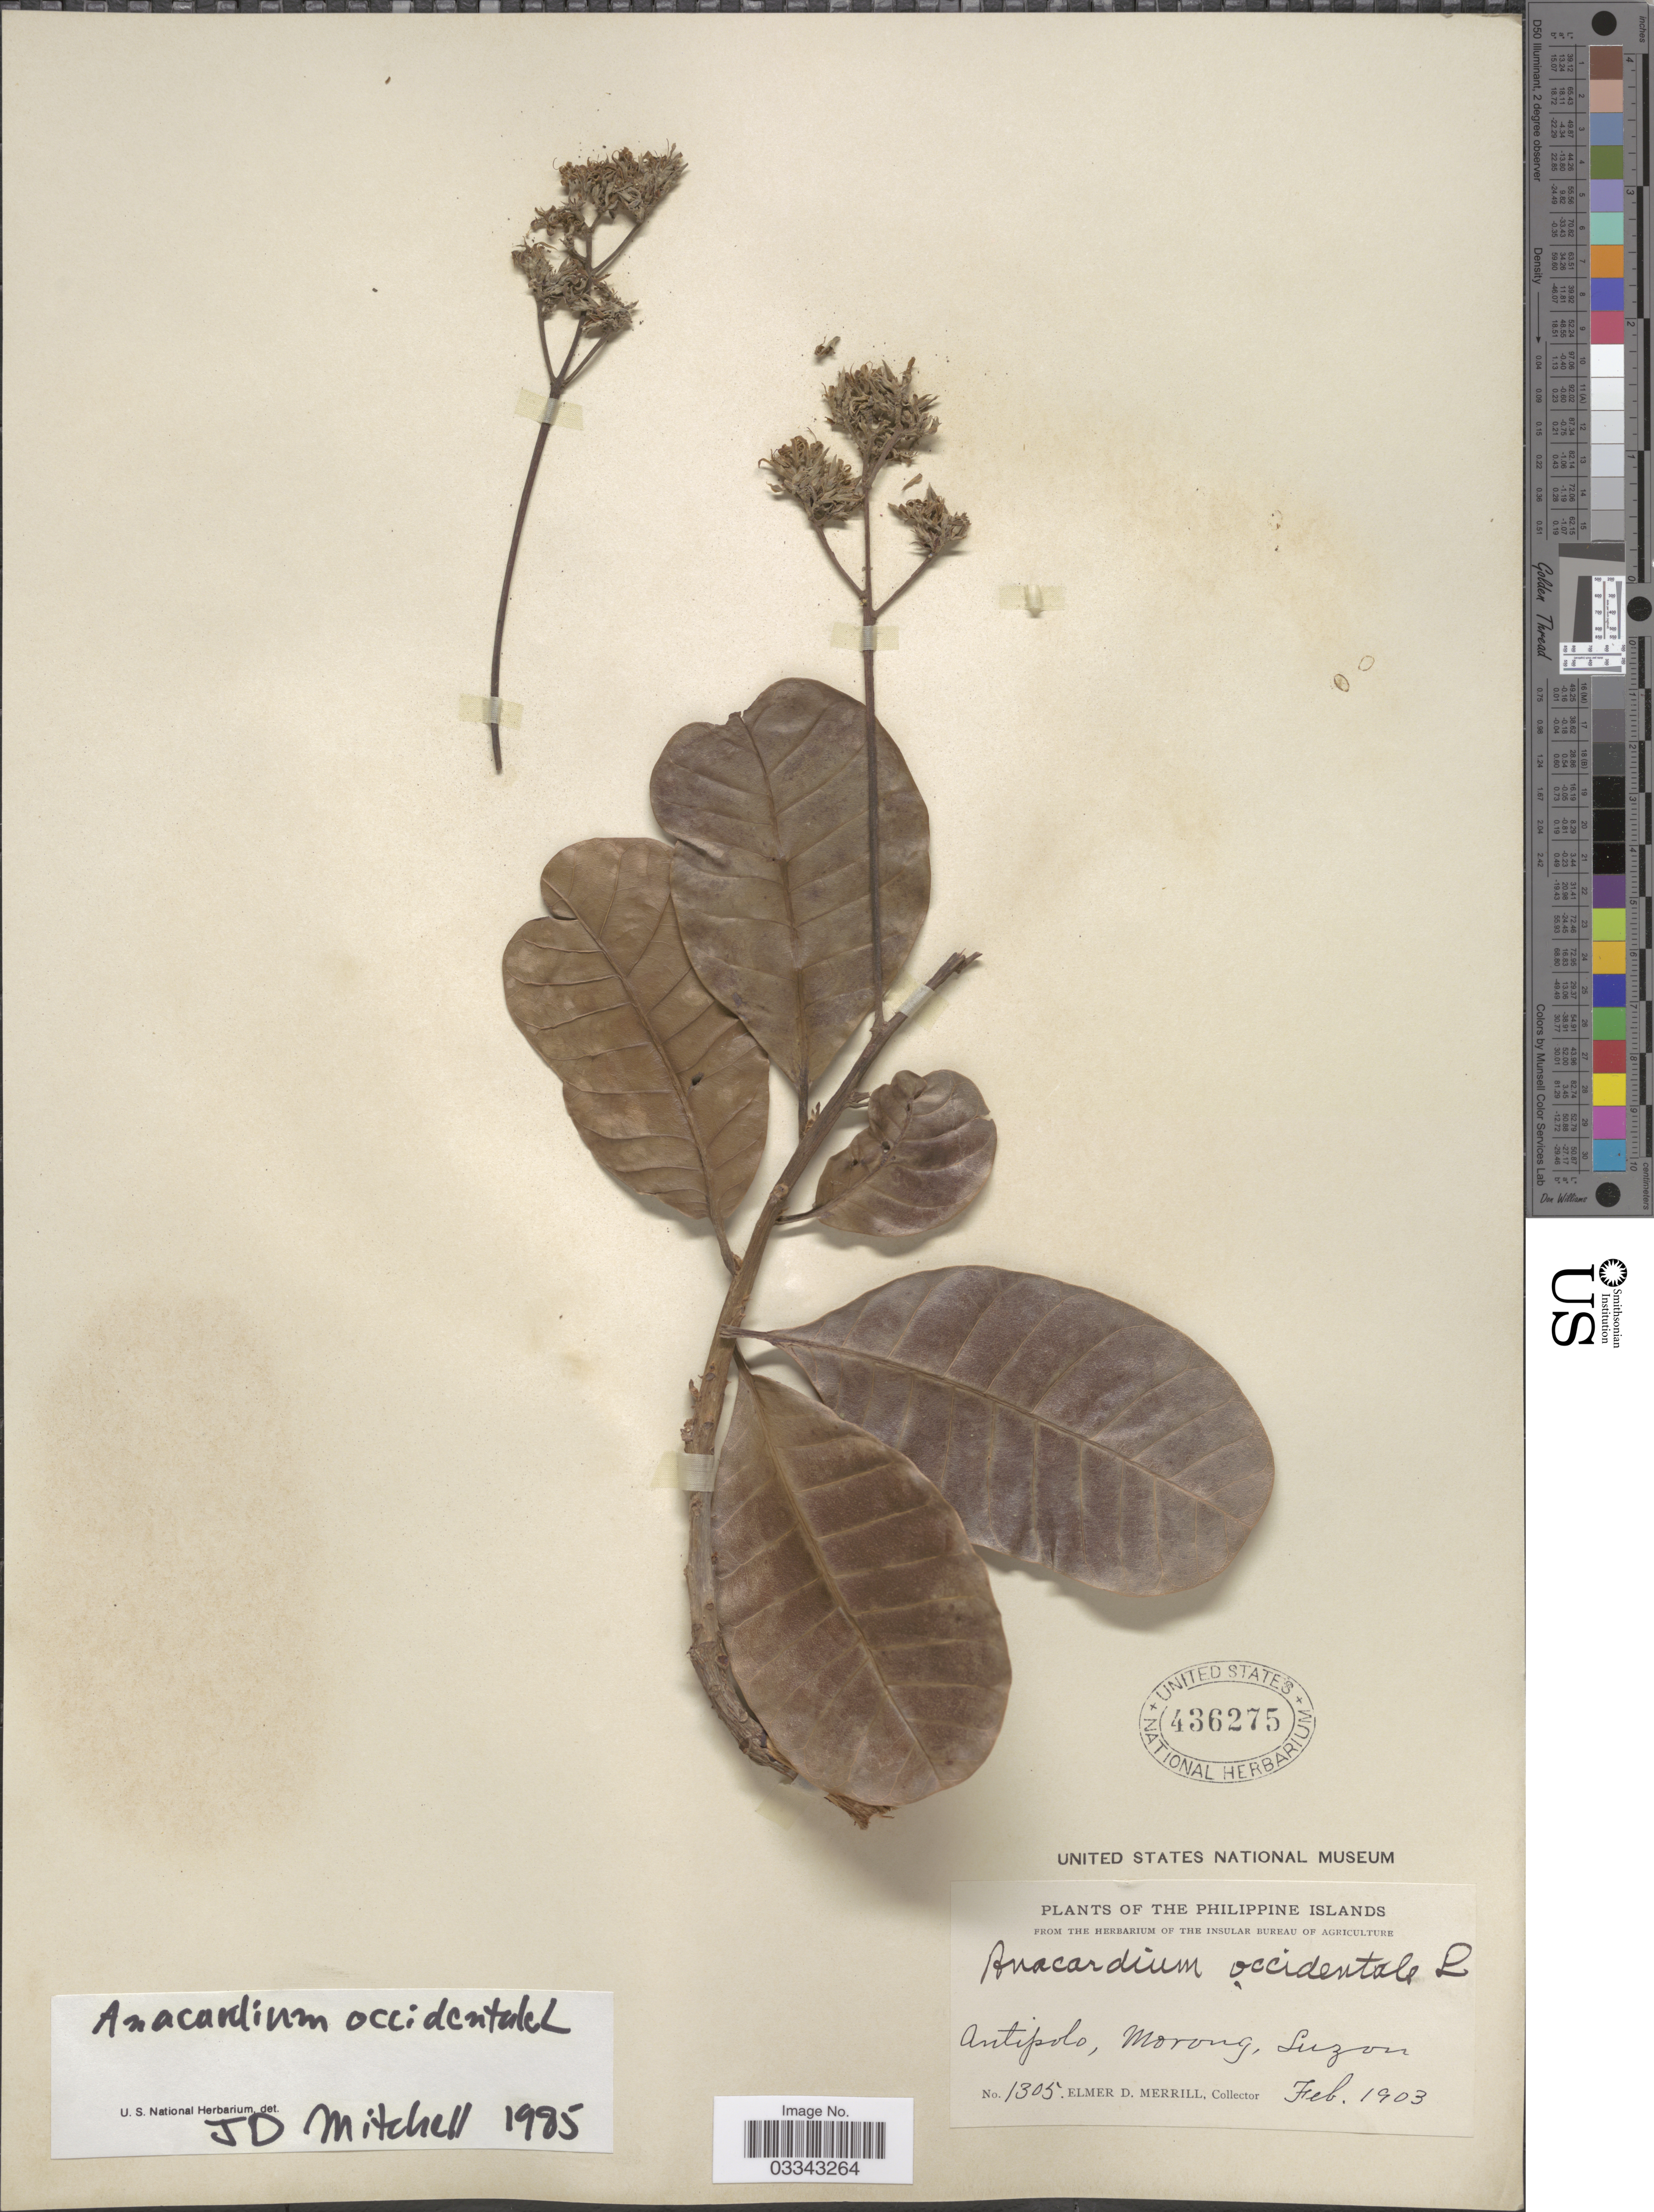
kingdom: Plantae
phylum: Tracheophyta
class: Magnoliopsida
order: Sapindales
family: Anacardiaceae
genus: Anacardium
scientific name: Anacardium occidentale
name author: L.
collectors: E. D. Merrill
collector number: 1305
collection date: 1903-02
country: Philippines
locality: The Philippine Islands. Antipolo, Morong, Luzon.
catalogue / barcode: US 436275